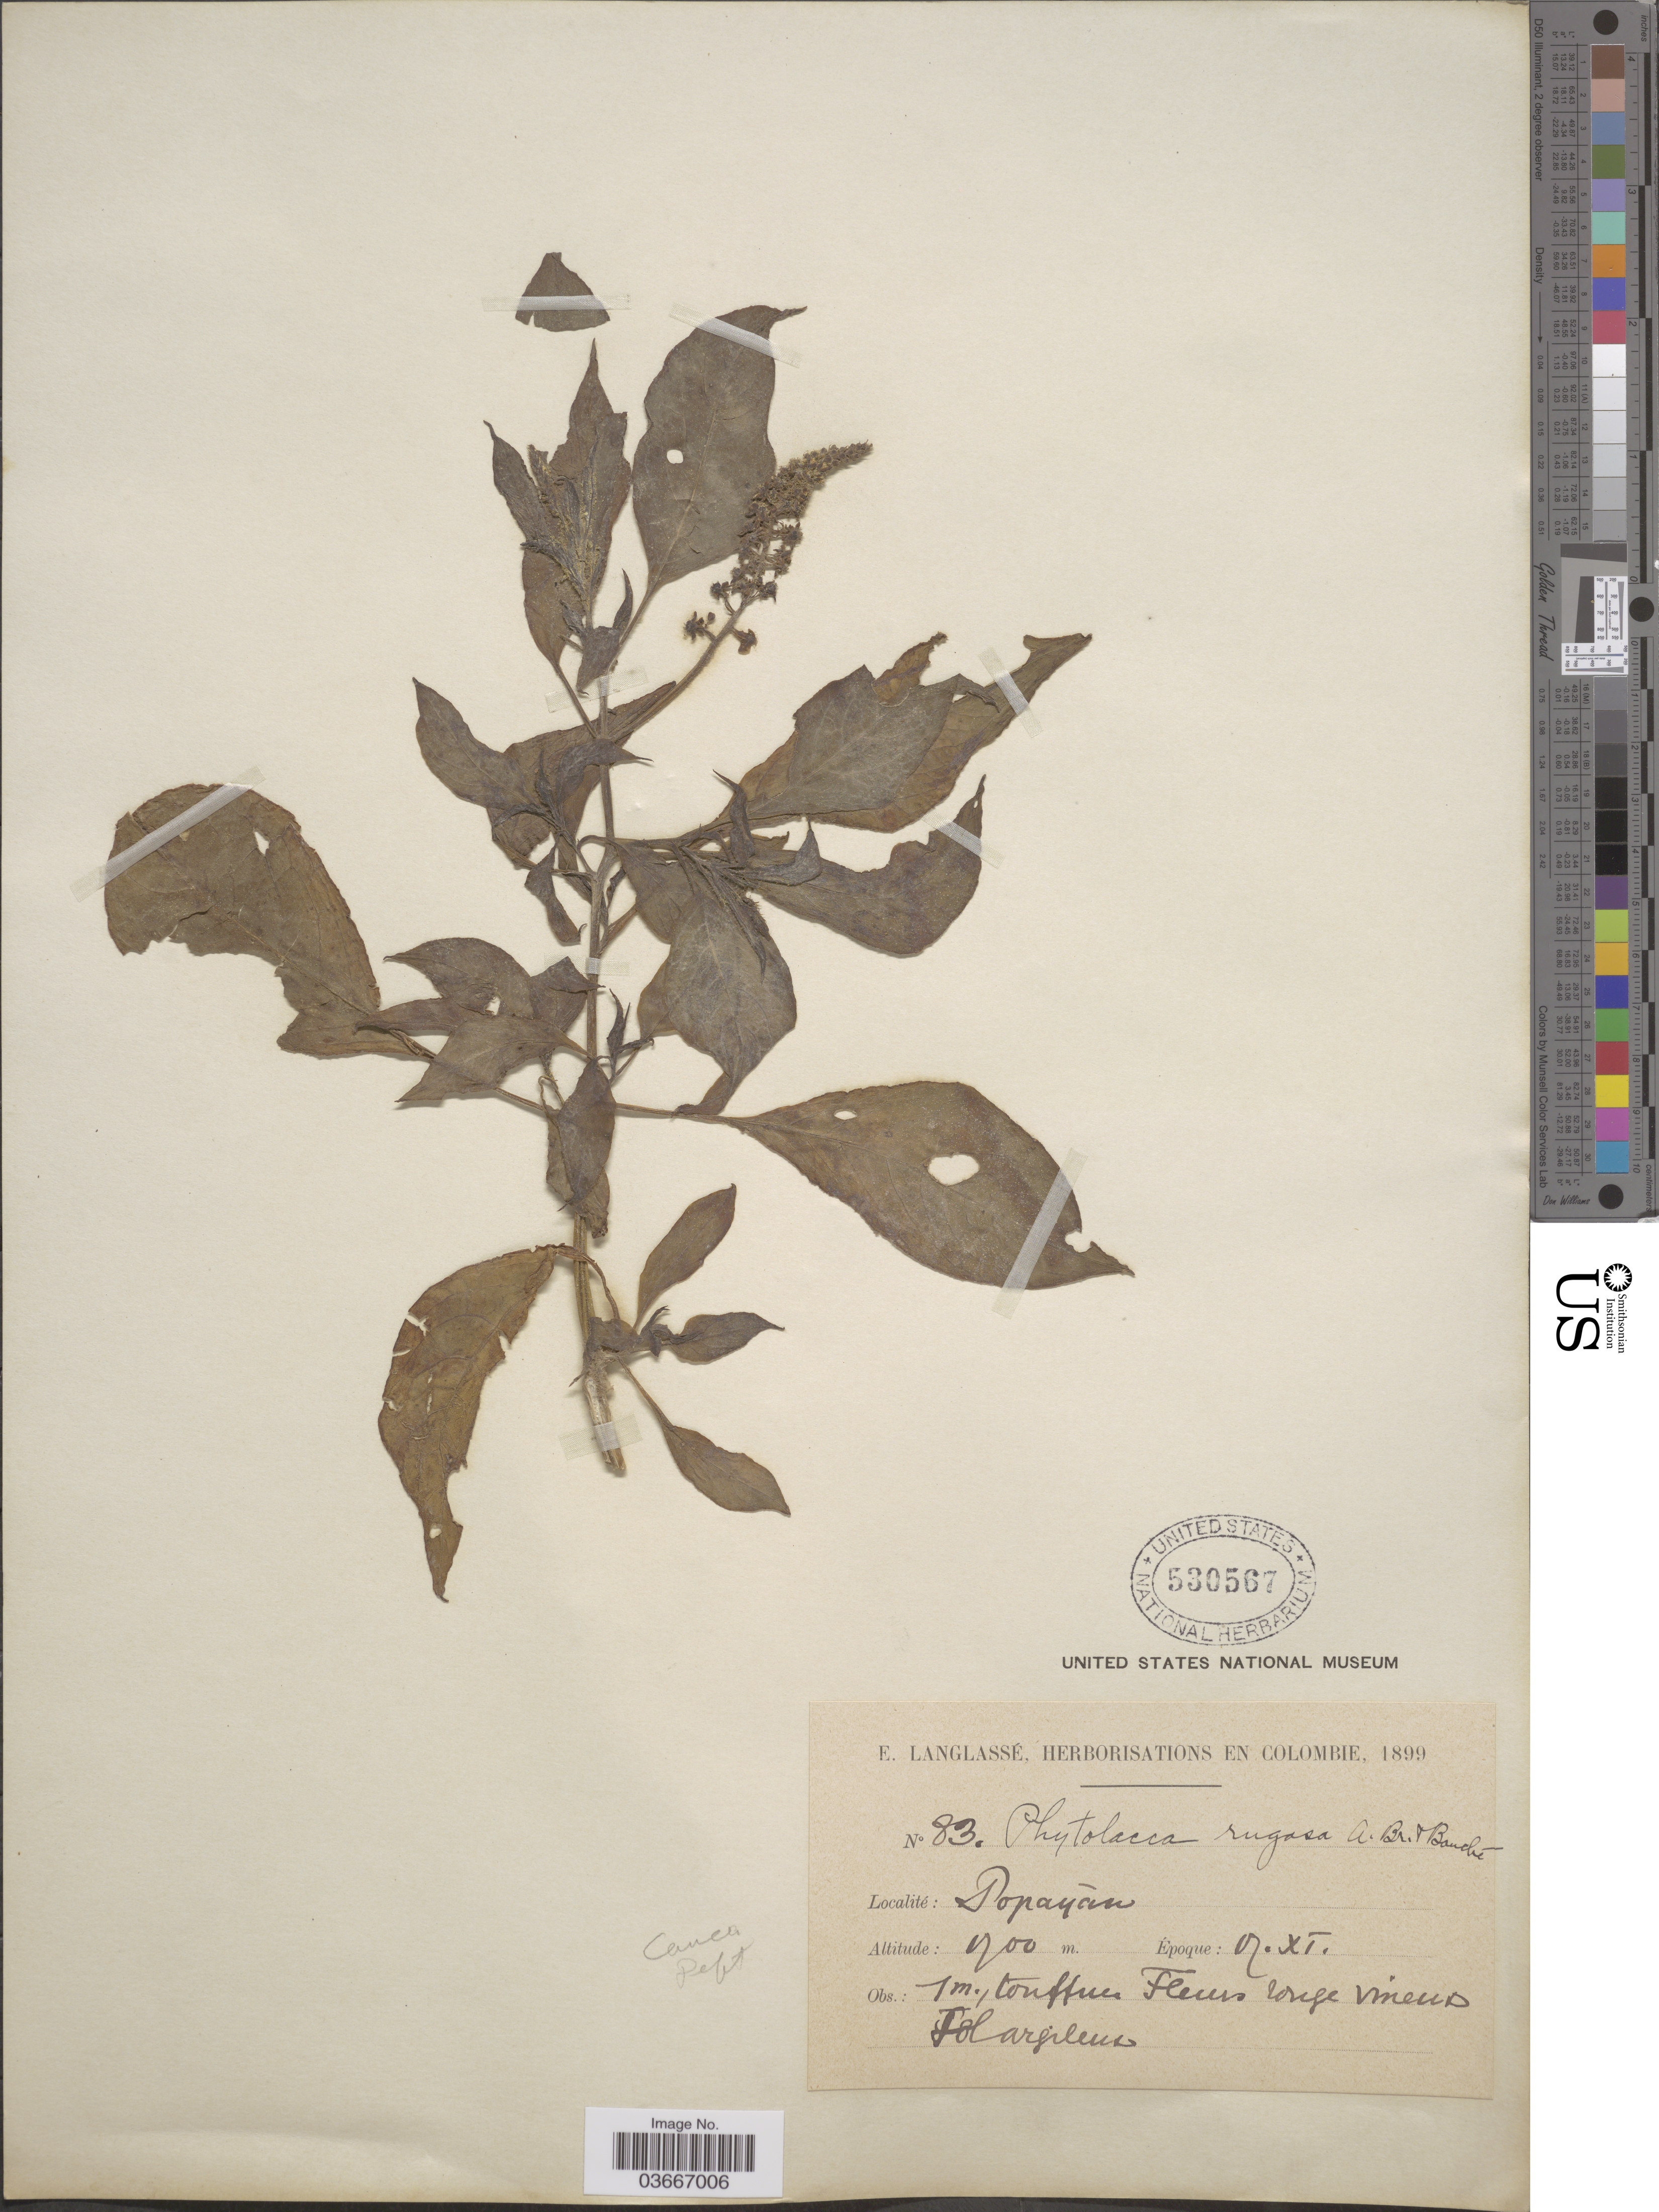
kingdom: Plantae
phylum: Tracheophyta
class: Magnoliopsida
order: Caryophyllales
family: Phytolaccaceae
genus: Phytolacca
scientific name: Phytolacca rugosa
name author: A. Braun & C.D. Bouché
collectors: E. Langlassé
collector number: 83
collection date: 1899-11-07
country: Colombia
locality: Popayán.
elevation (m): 1700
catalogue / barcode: US 530567